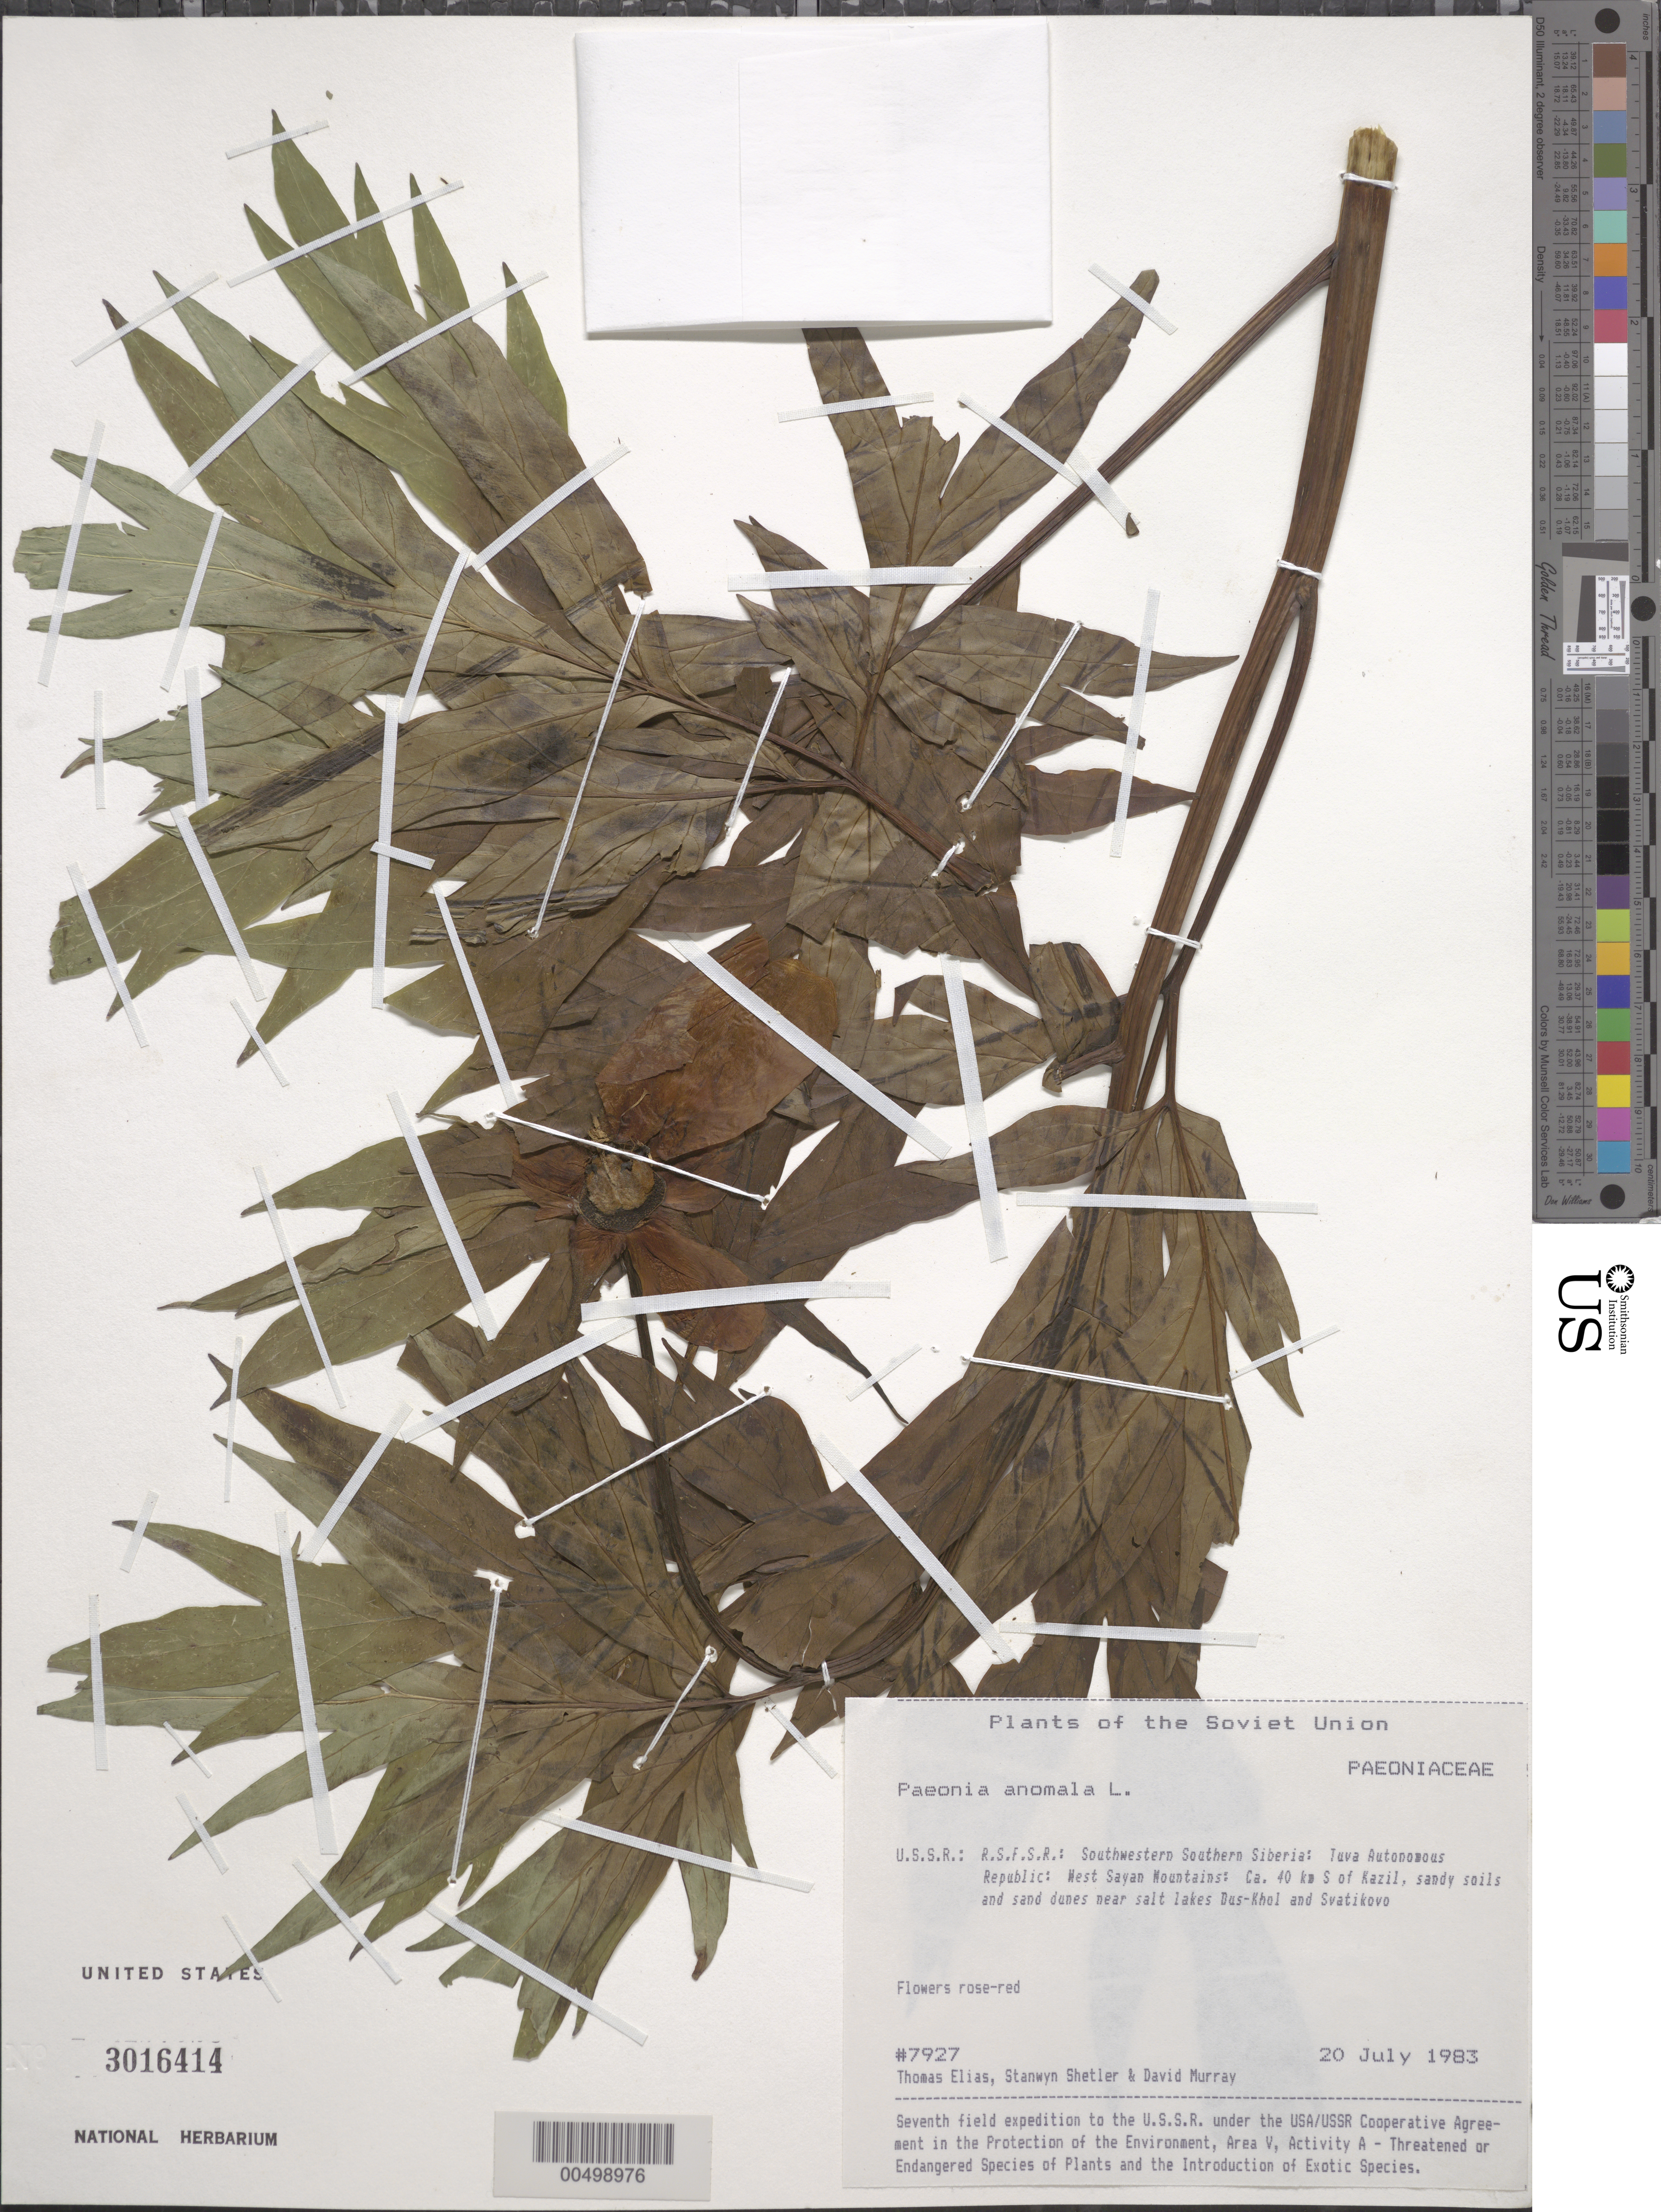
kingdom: Plantae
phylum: Tracheophyta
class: Magnoliopsida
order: Saxifragales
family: Paeoniaceae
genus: Paeonia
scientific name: Paeonia anomala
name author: L.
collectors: T. Elias, S. Shetler & D. F. Murray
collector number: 7927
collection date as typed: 20 Jul 1983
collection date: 1983-07-20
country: Russian Federation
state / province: Tuva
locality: West Sayan Mountains, ca. 40 km S of Kazil [Kyzyl], near salt lakes Dus-Khol and Svatikovo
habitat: sandy soils and sand dunes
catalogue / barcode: US 3016414